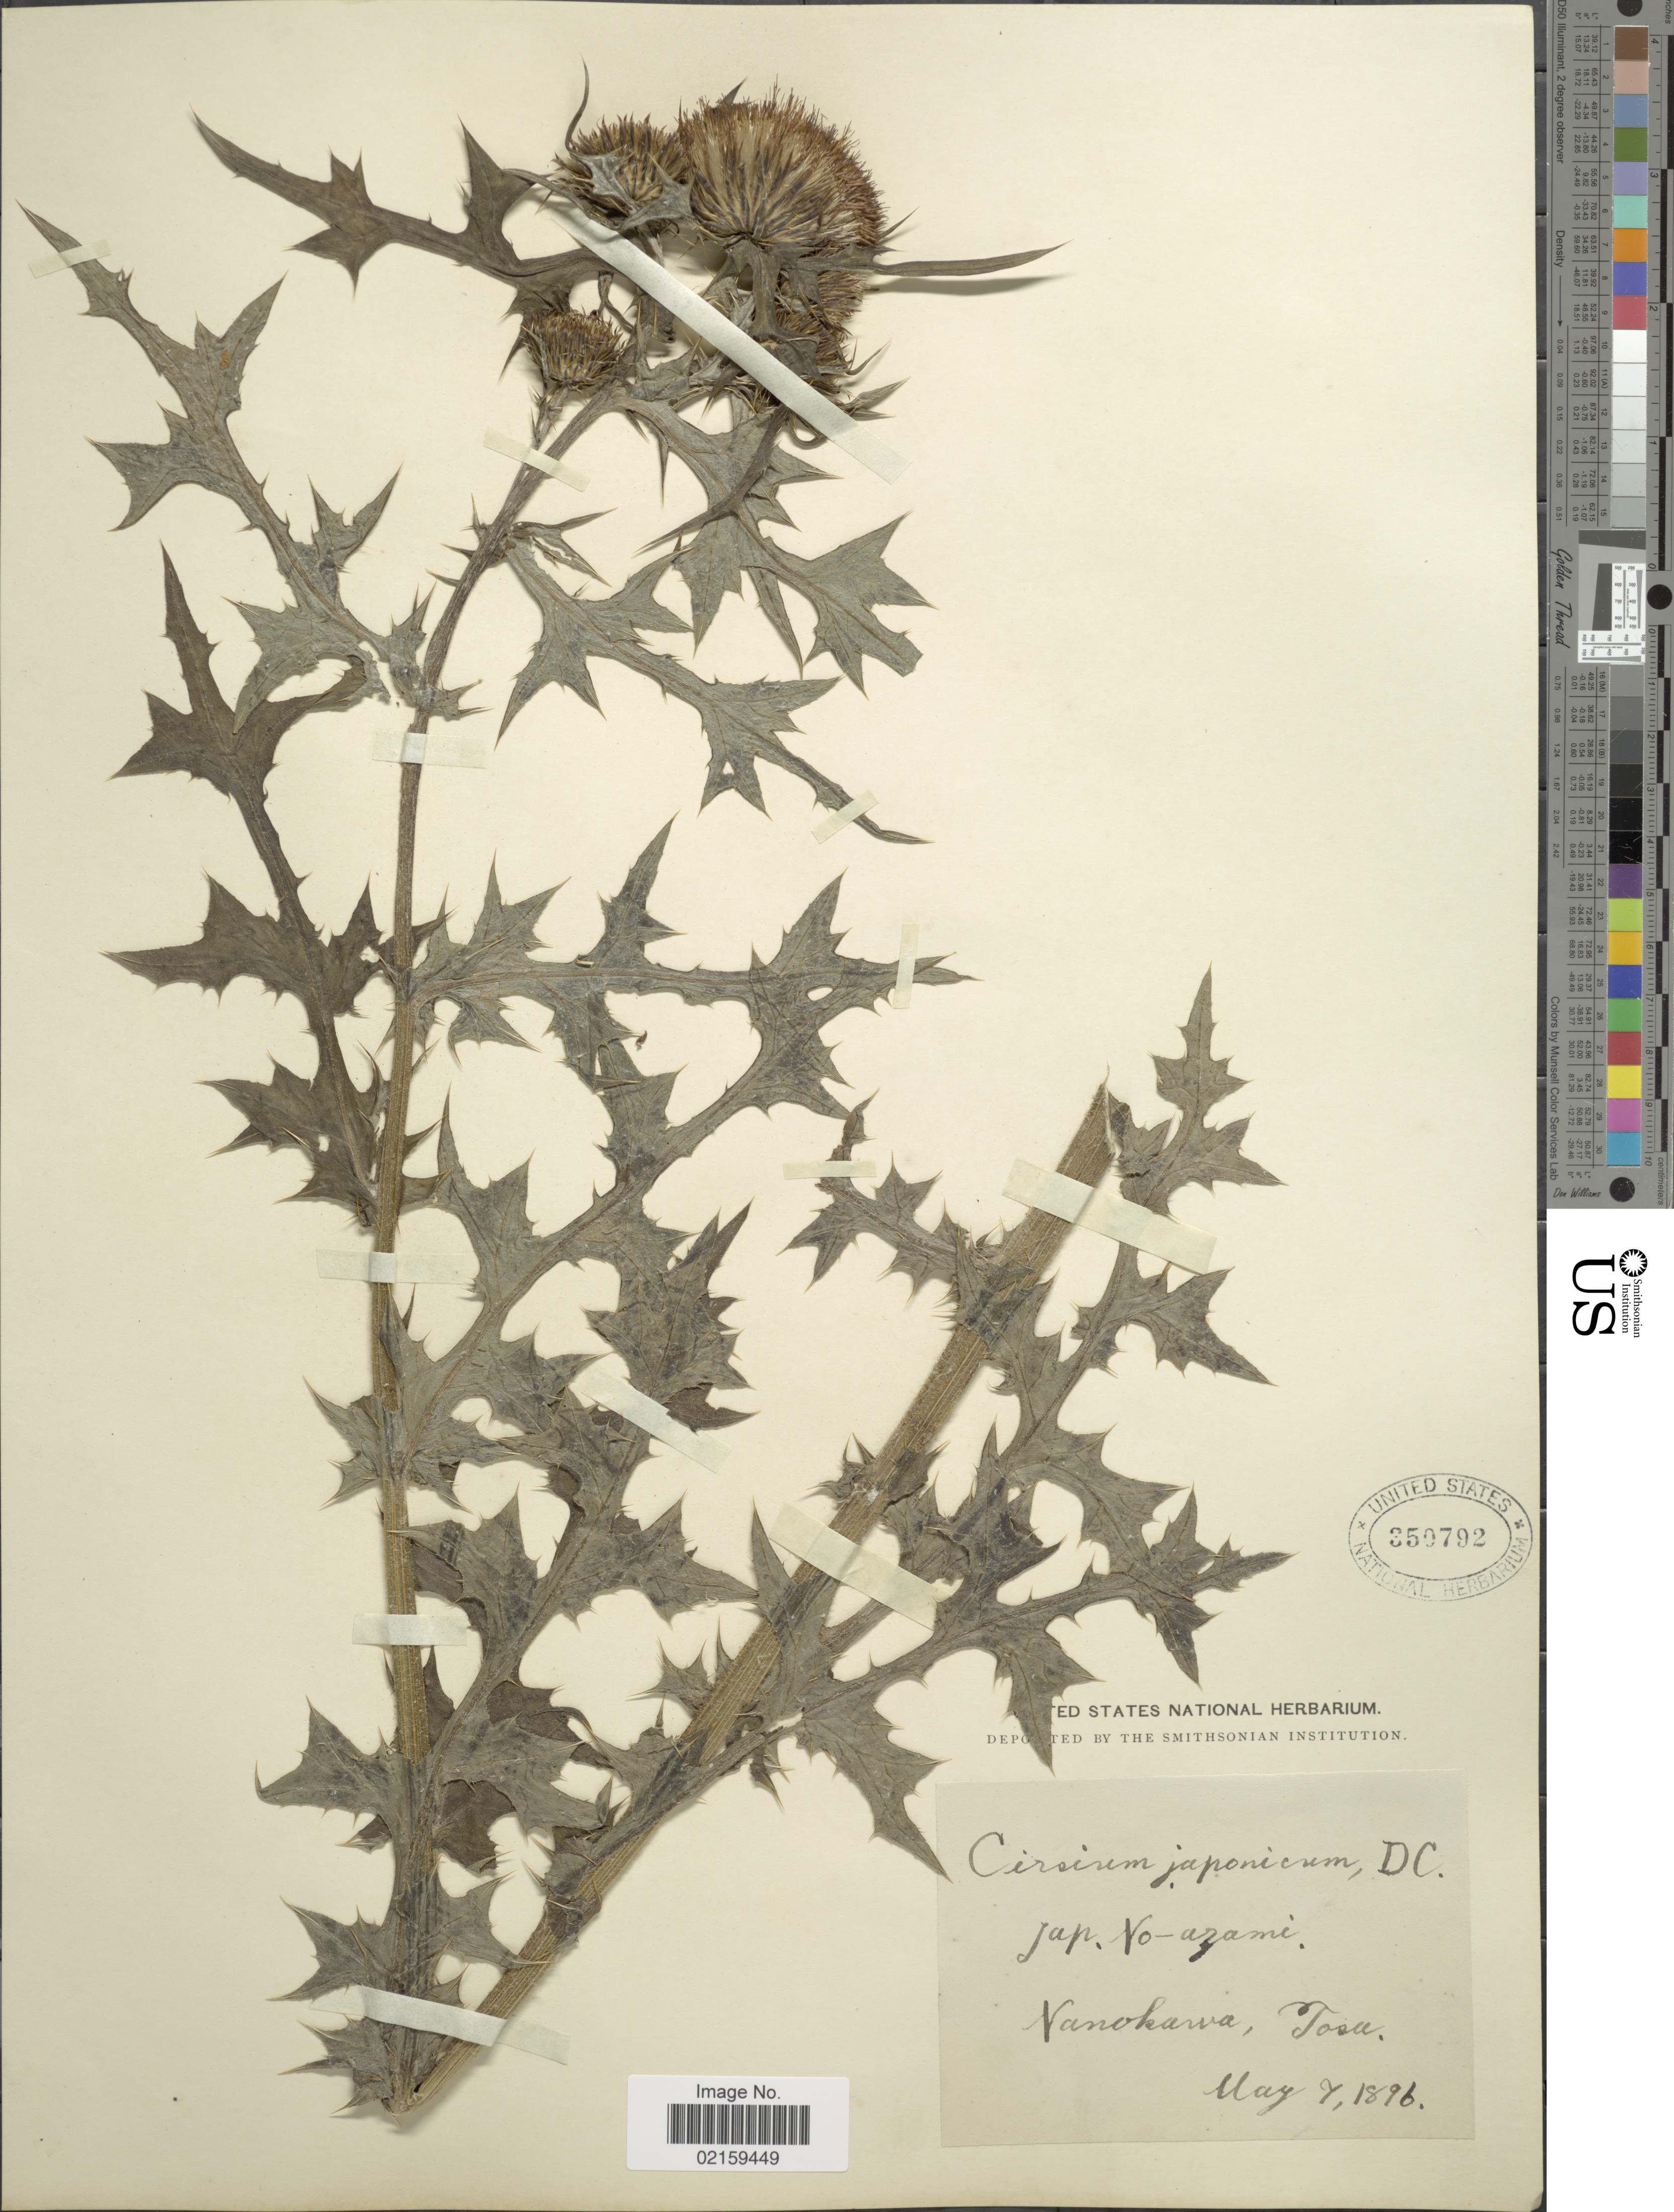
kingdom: Plantae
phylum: Tracheophyta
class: Magnoliopsida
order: Asterales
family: Asteraceae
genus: Cirsium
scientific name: Cirsium japonicum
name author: DC.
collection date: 1896-05-07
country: Japan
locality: Nanokawa, Tosa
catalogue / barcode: US 350792